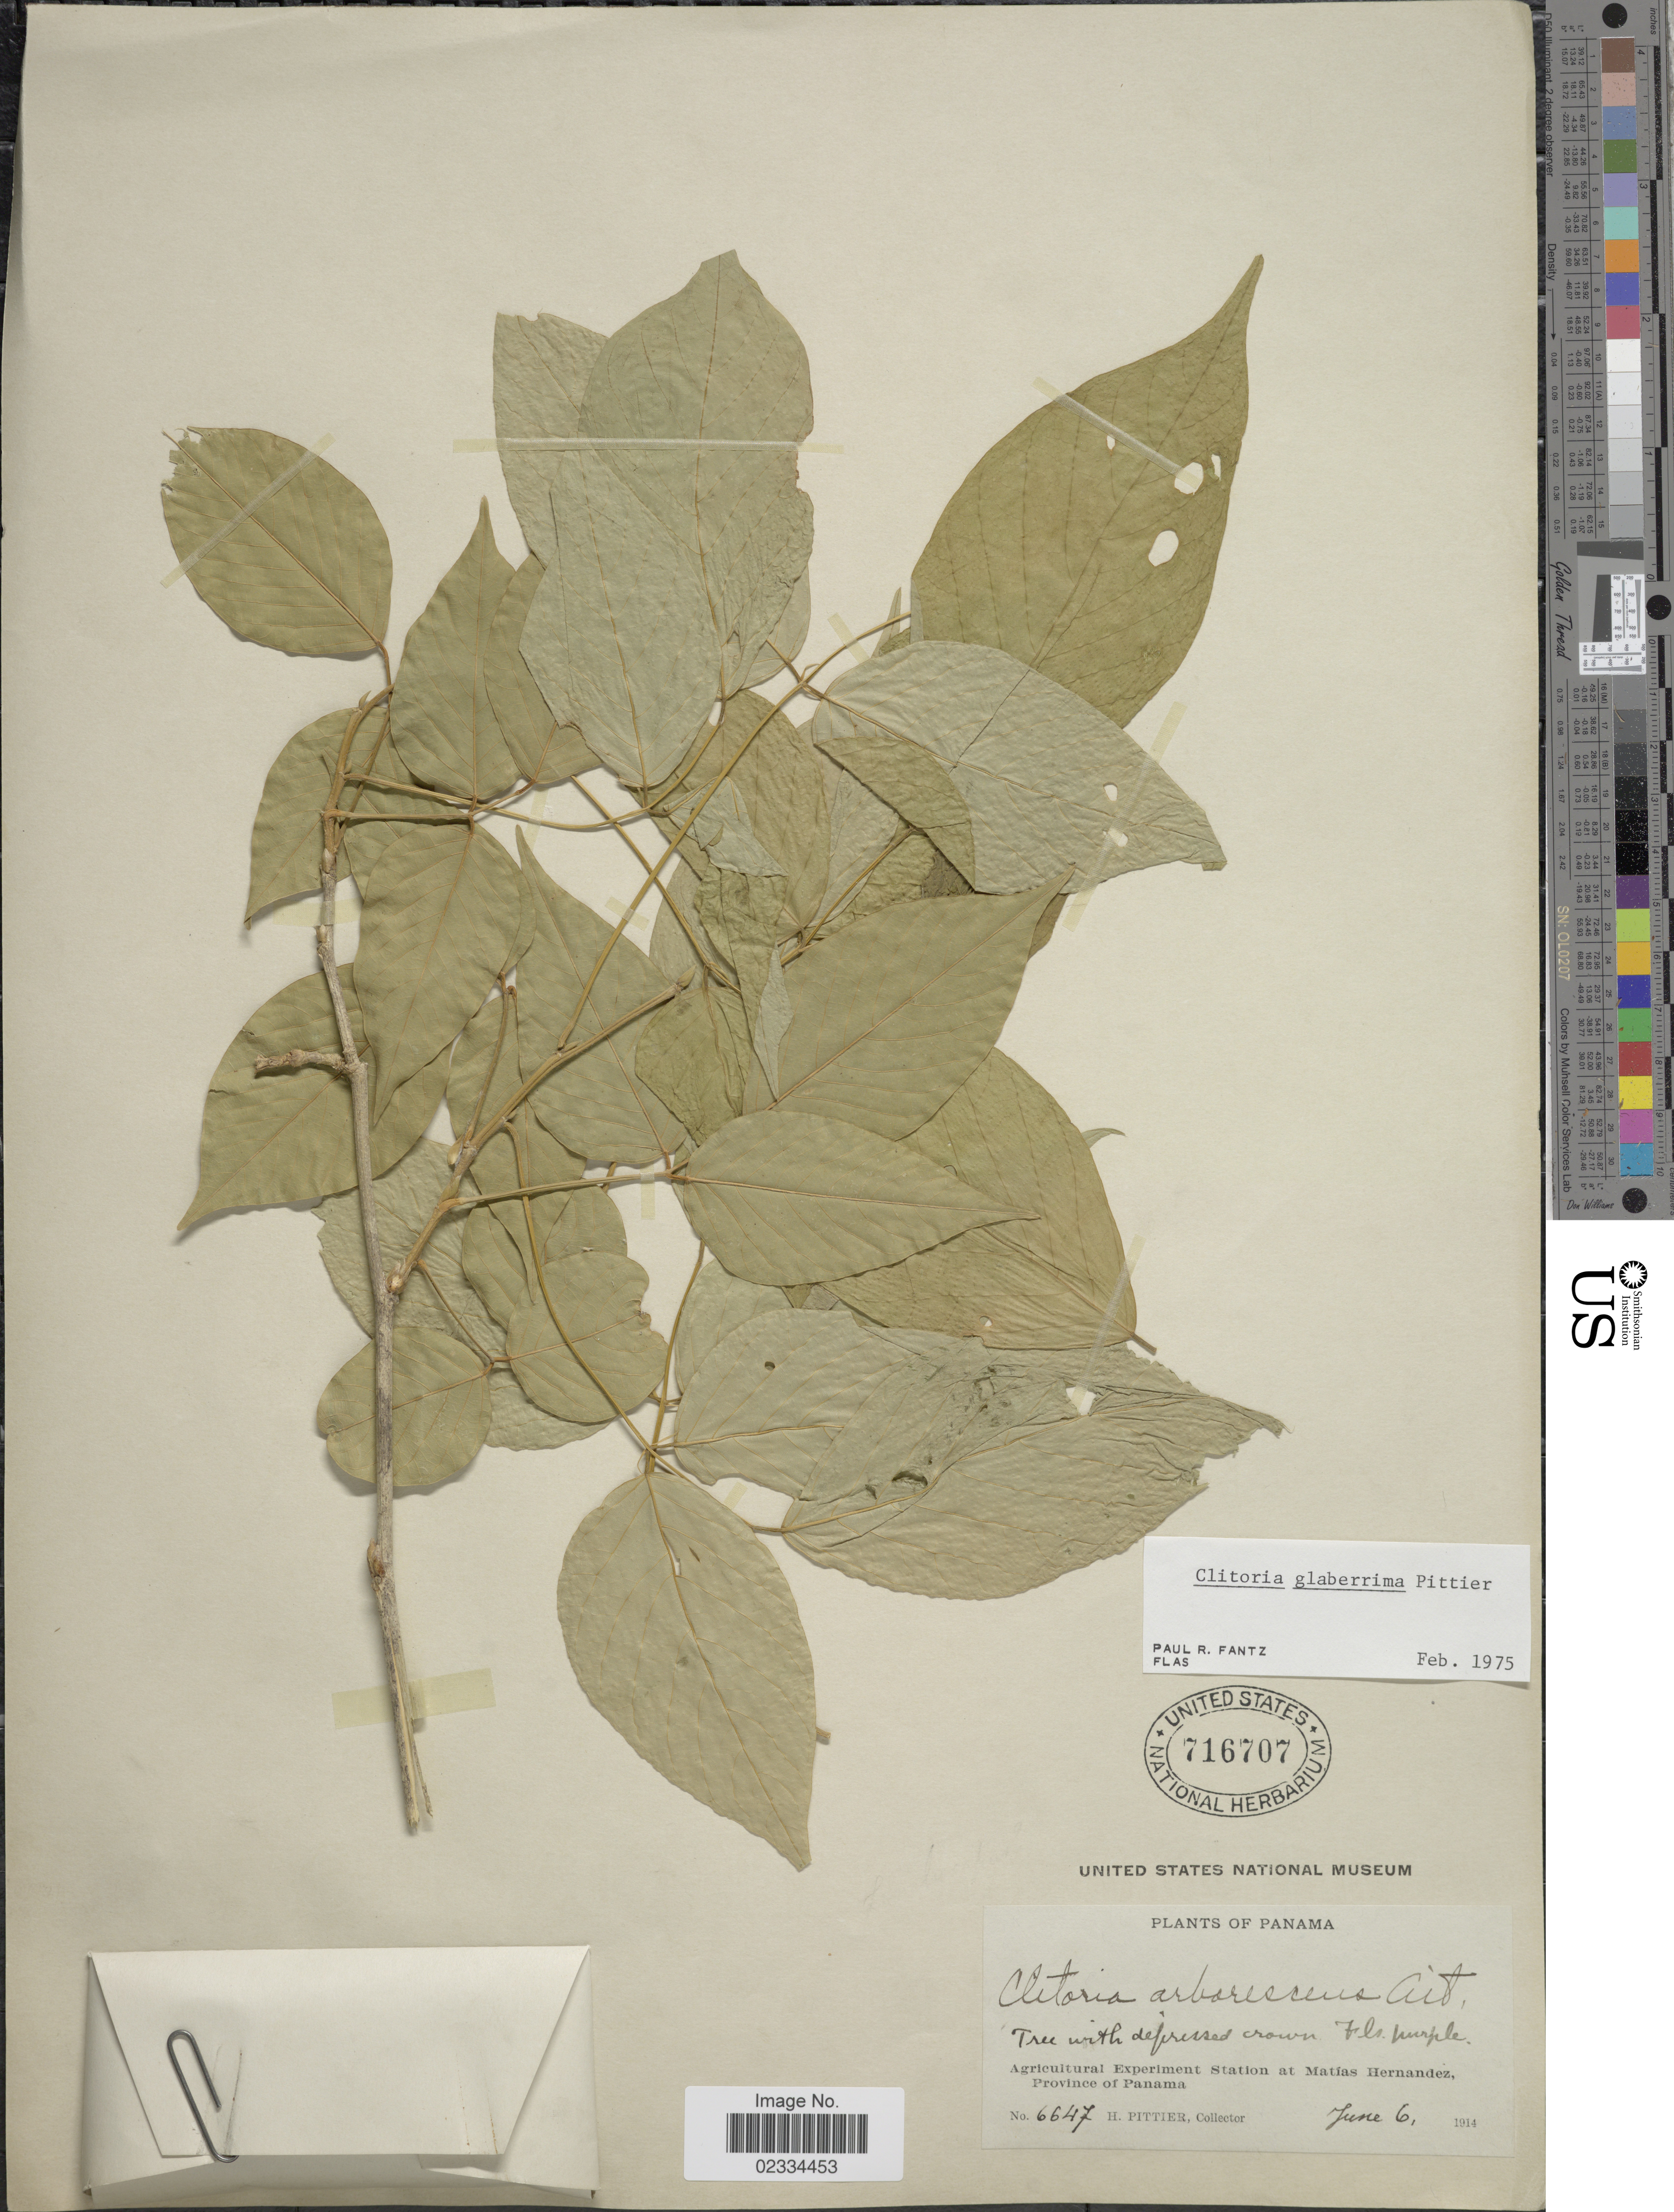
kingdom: Plantae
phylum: Tracheophyta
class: Magnoliopsida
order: Fabales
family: Fabaceae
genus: Clitoria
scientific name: Clitoria glaberrima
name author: Pittier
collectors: H. F. Pittier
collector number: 6647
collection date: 1914-06-06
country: Panama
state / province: Panamá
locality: Agriculture Experiment Station at Matias Hernandez, Province of Panama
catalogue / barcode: US 716707